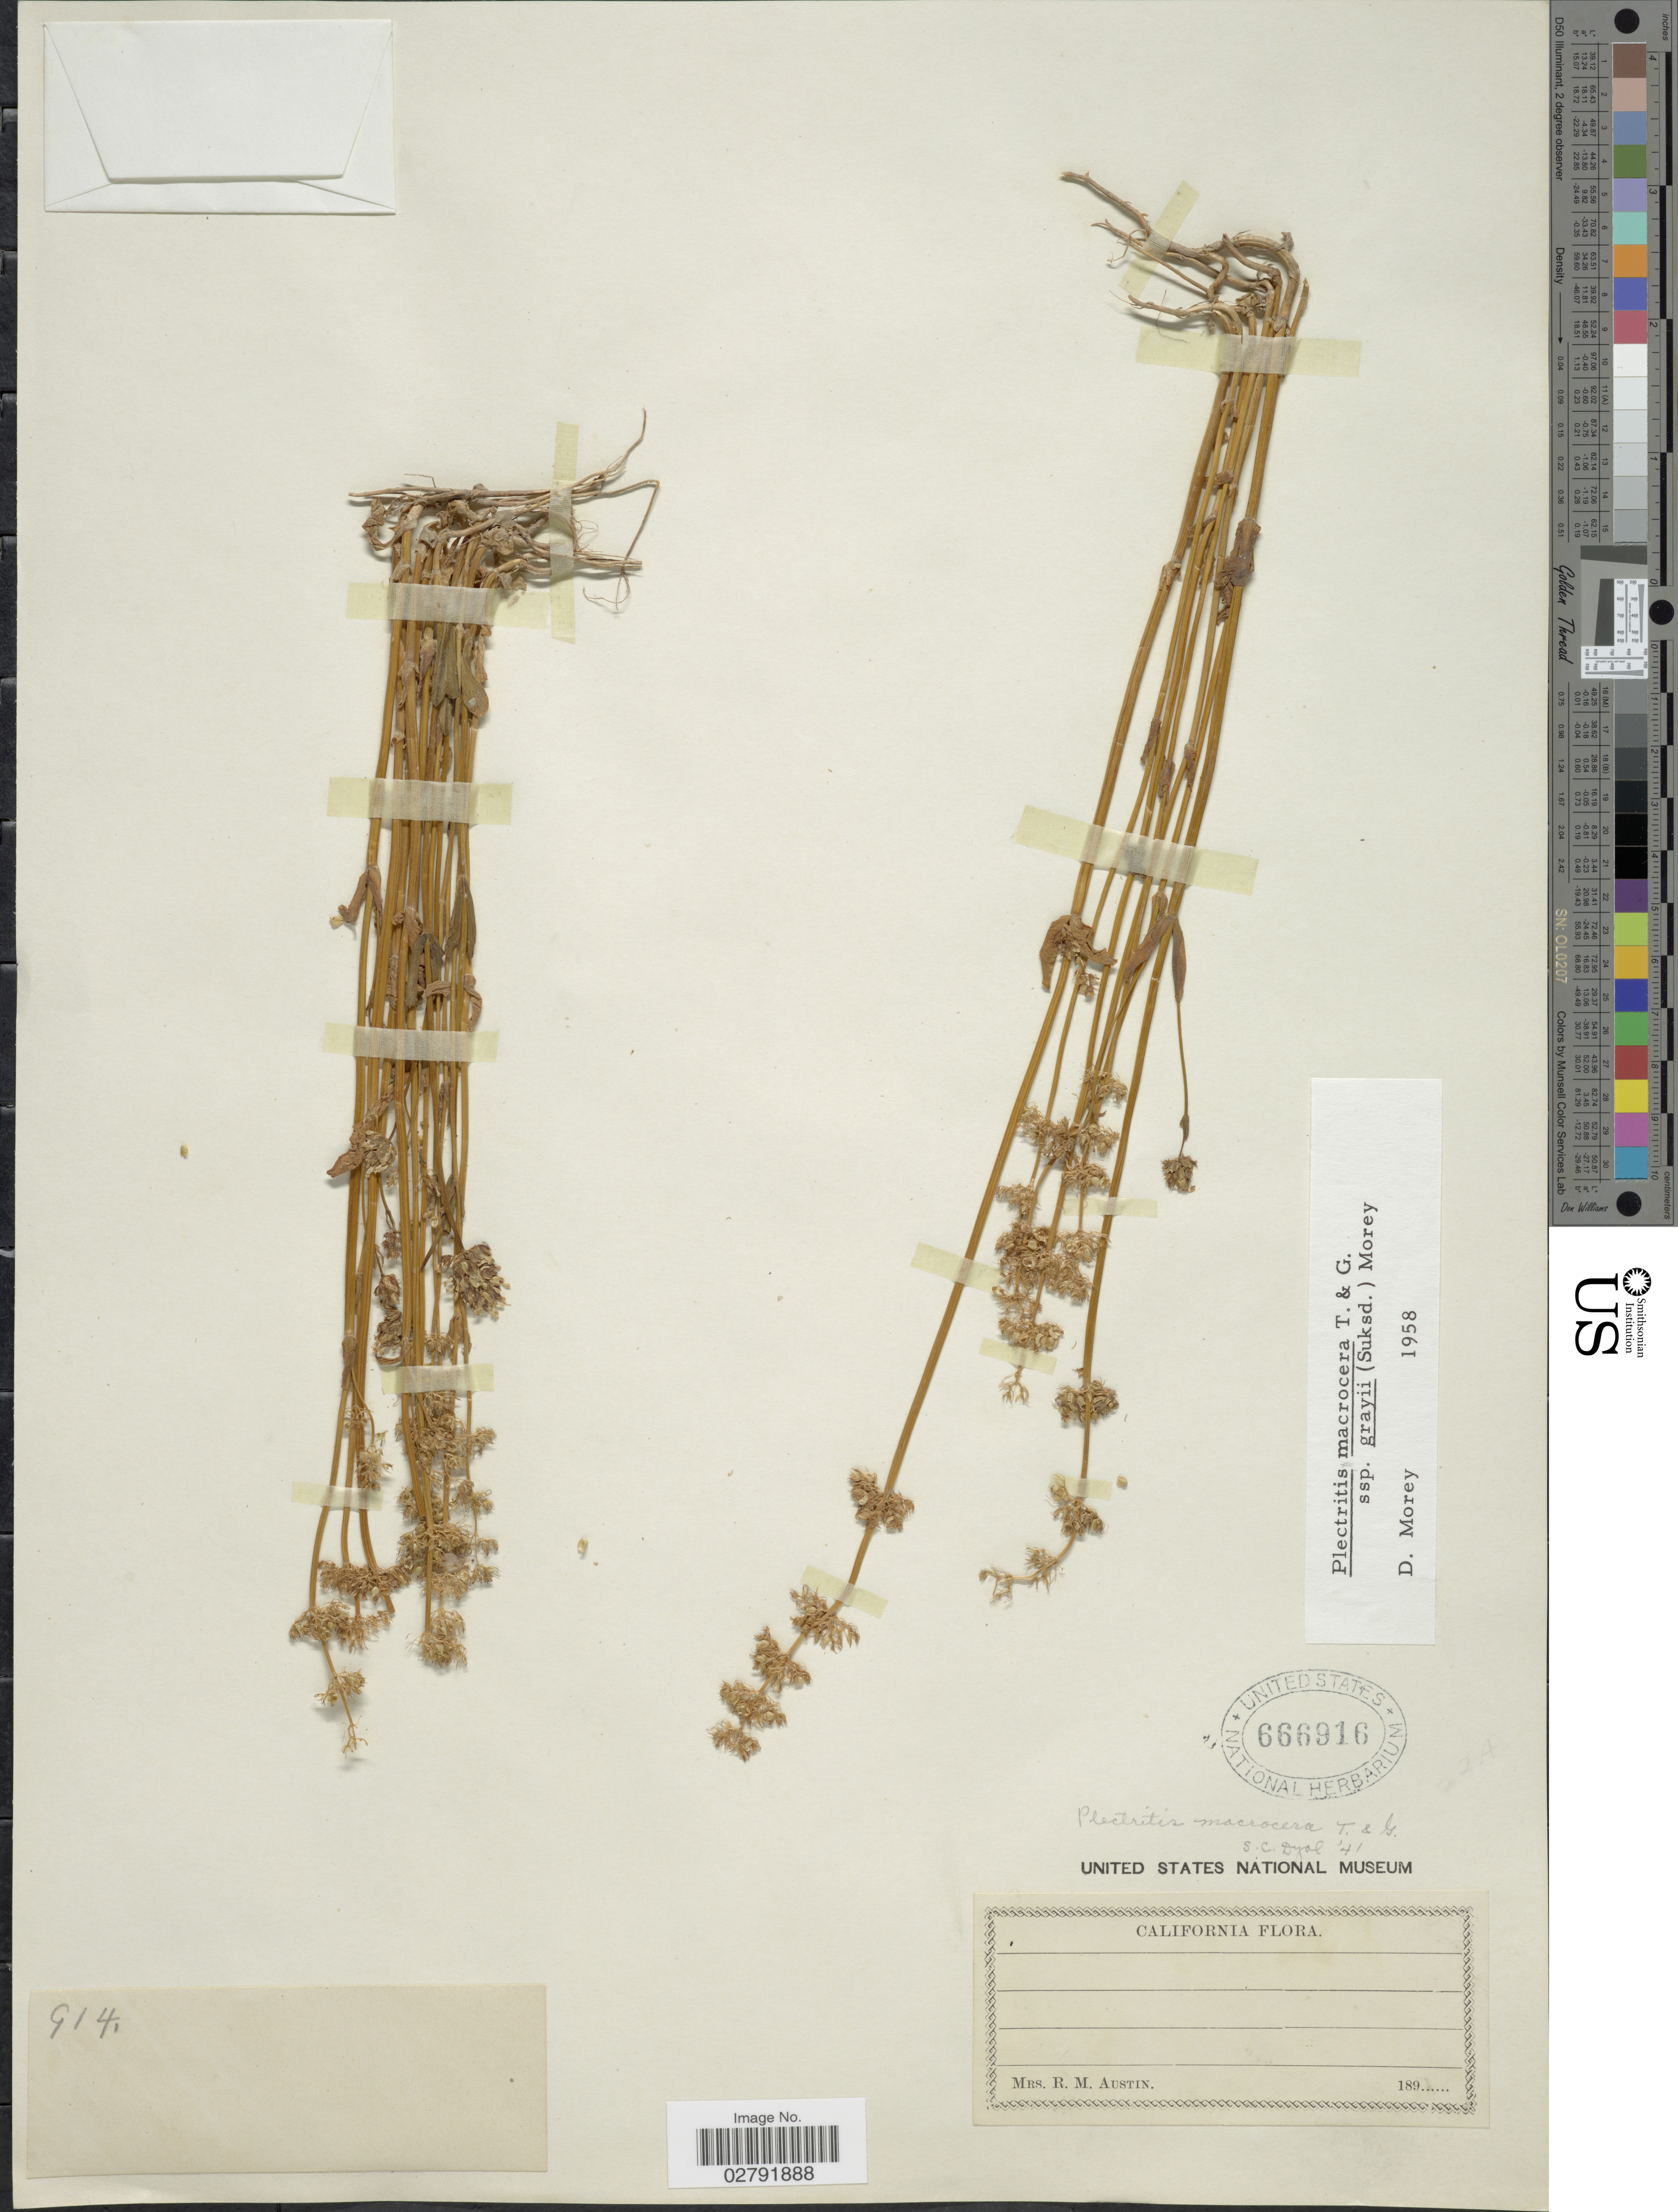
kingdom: Plantae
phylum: Tracheophyta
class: Magnoliopsida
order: Dipsacales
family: Caprifoliaceae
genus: Plectritis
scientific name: Plectritis macrocera subsp. grayi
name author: (Suksd.) Morey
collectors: R. Austin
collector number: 914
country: United States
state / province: California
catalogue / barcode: US 666916